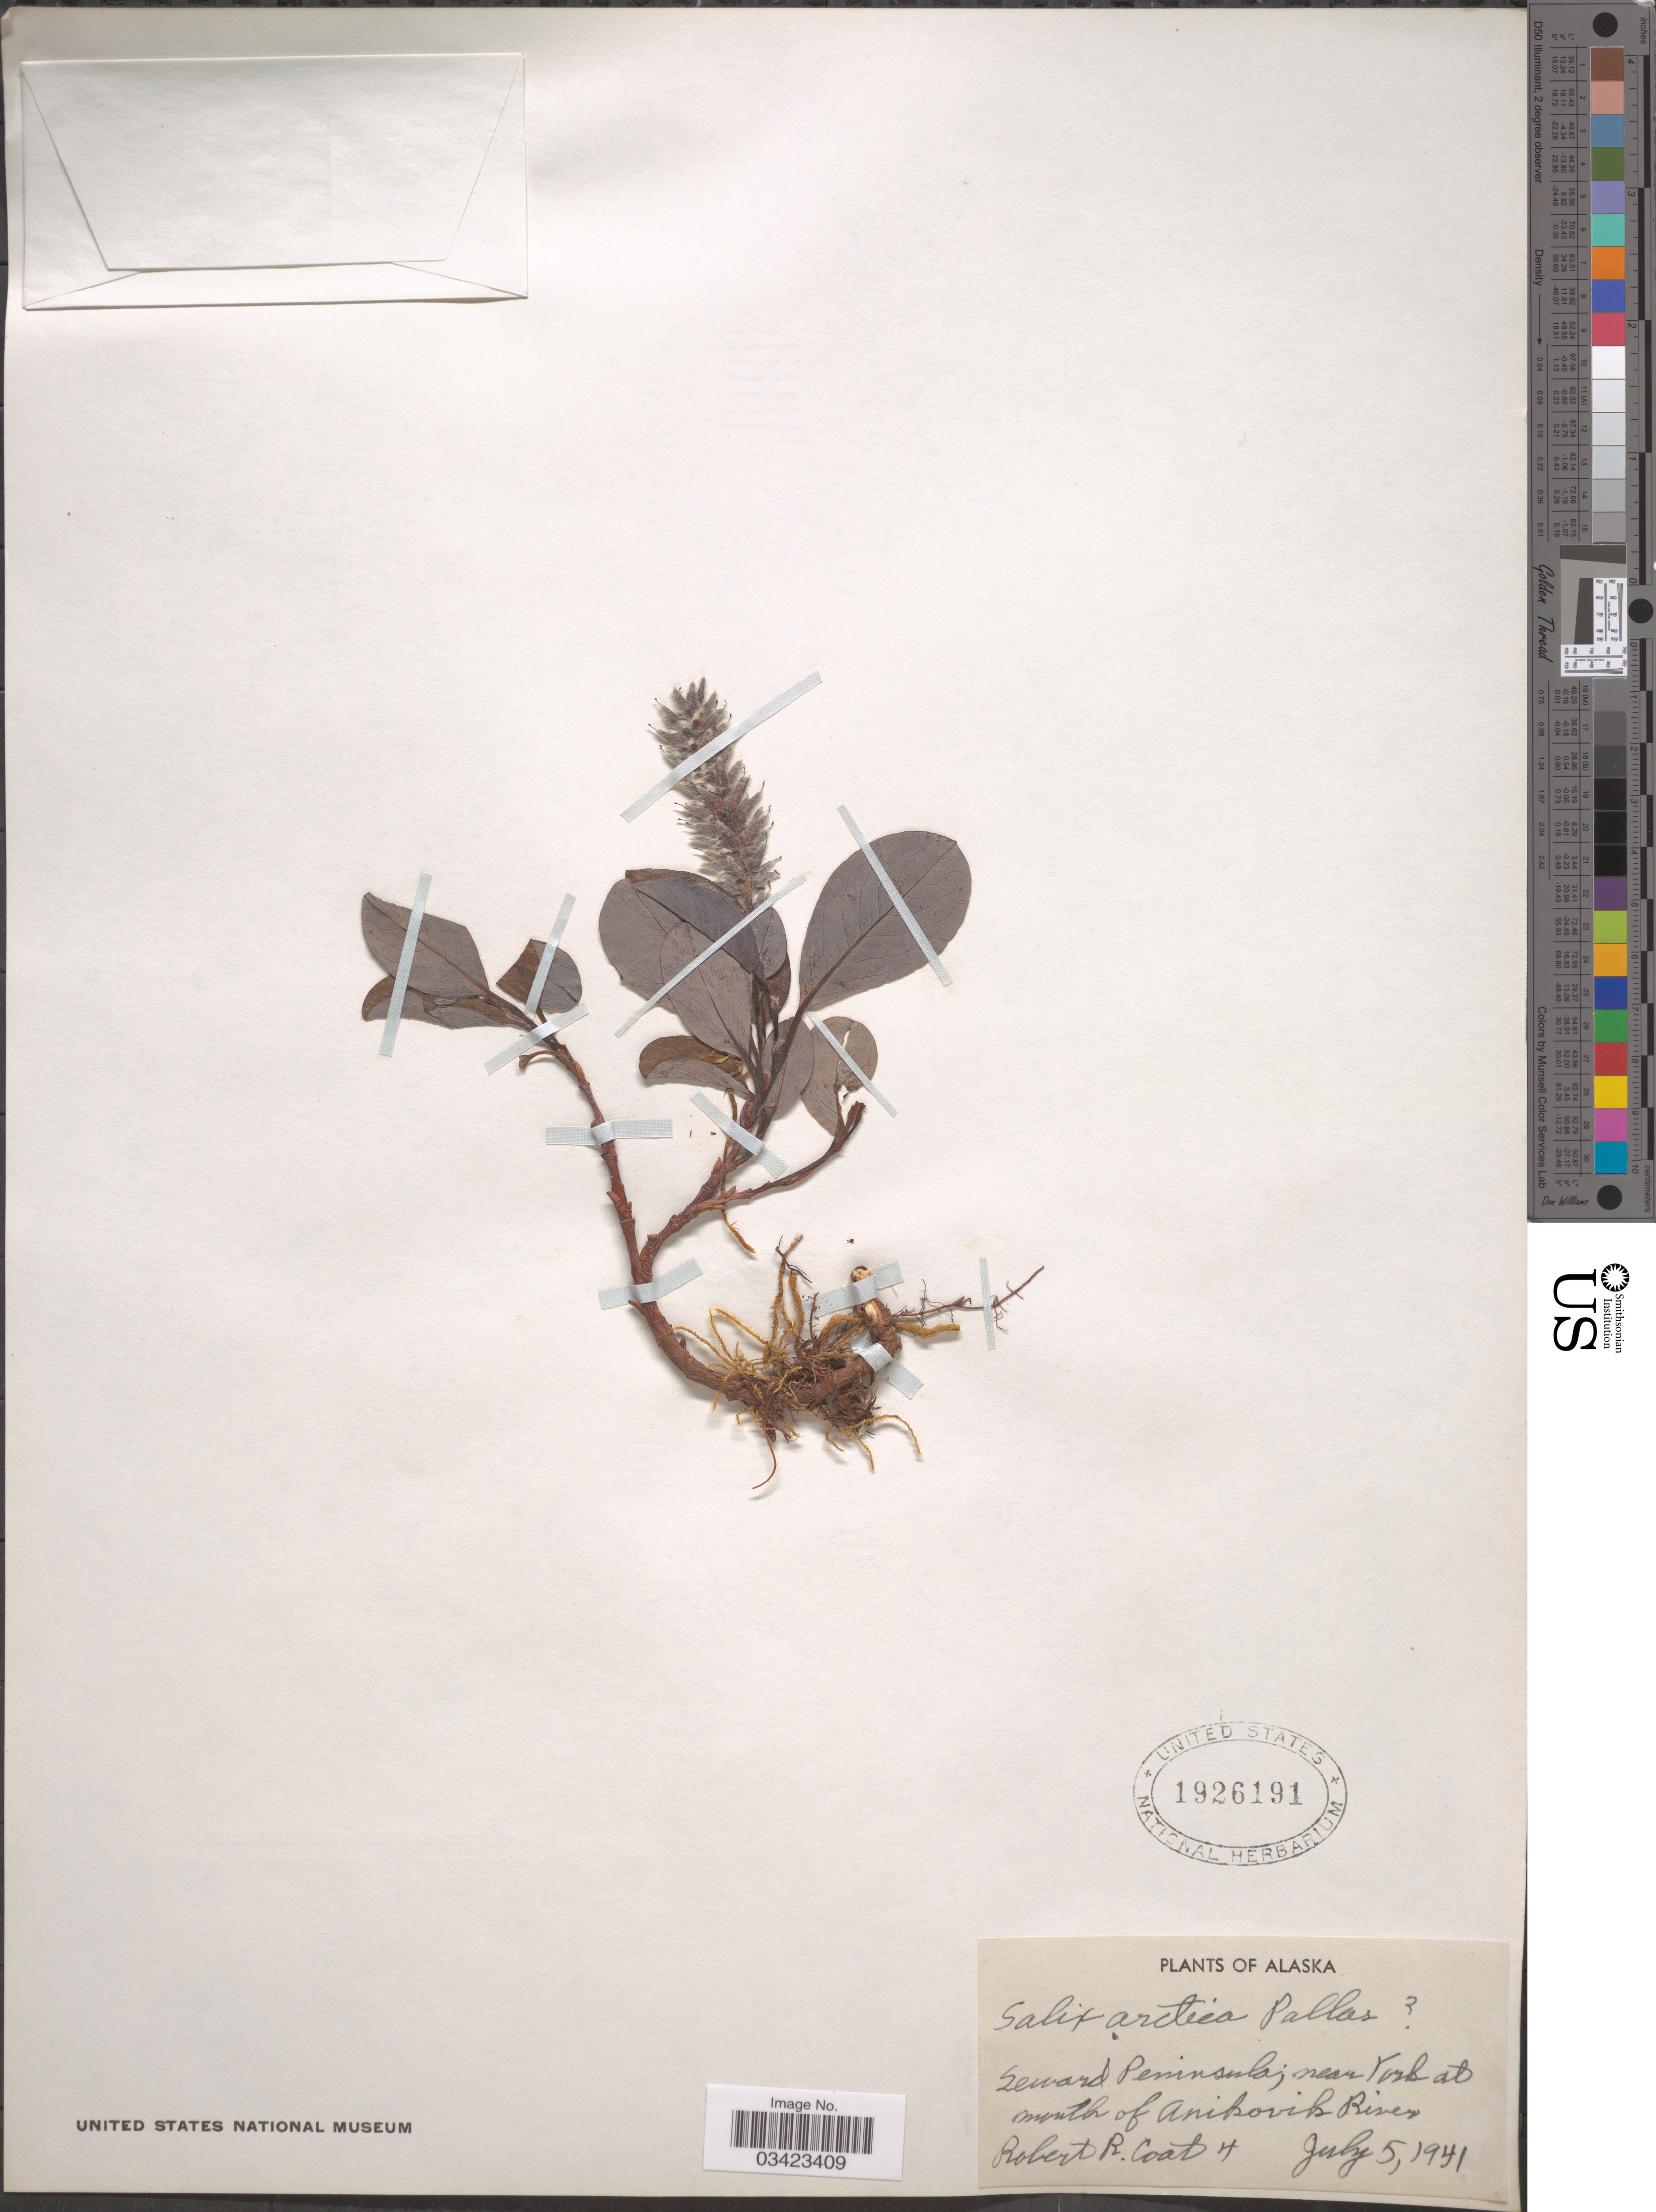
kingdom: Plantae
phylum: Tracheophyta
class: Magnoliopsida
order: Malpighiales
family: Salicaceae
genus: Salix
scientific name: Salix arctica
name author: Pall.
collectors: R. Coat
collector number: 4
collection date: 1941-07-05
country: United States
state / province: Alaska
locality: Seward Peninsula; near York at mouth of Anikovik River.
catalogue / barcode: US 1926191